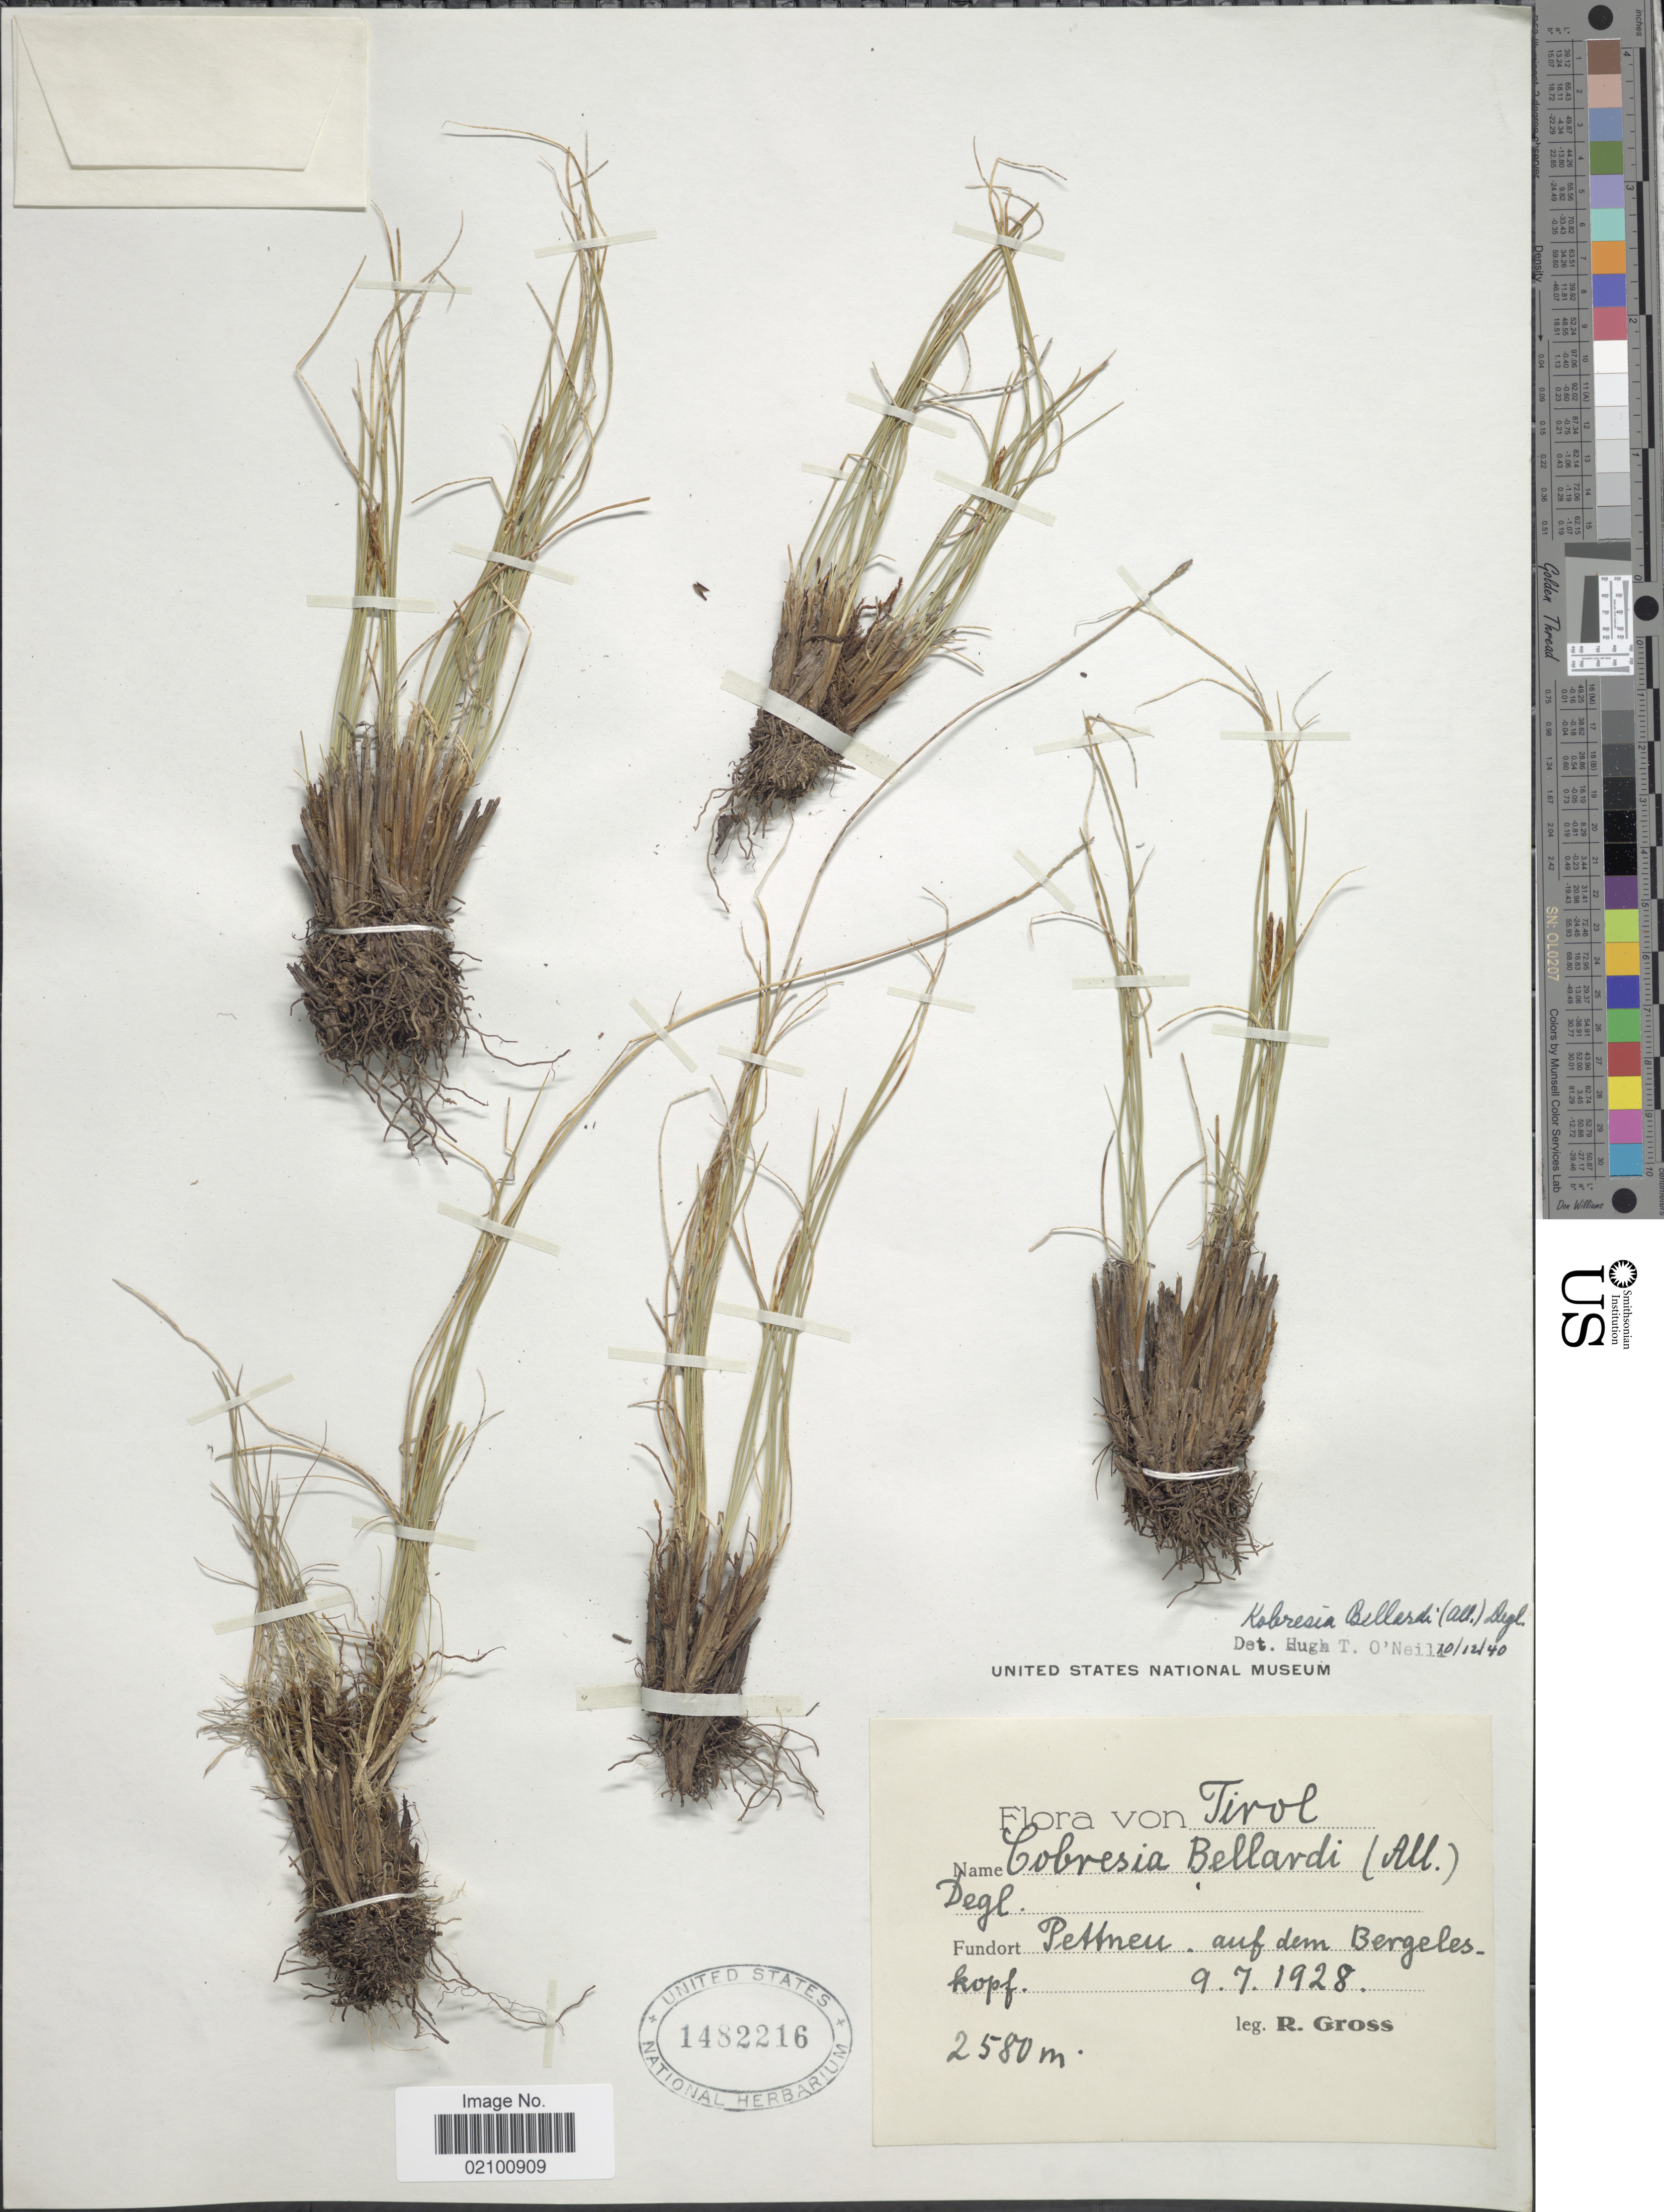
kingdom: Plantae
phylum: Tracheophyta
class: Liliopsida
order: Poales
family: Cyperaceae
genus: Carex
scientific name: Carex myosuroides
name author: Vill.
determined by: Strong, M. T., (US), Smithsonian Institution - National Museum of Natural History (UNITED STATES)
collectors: R. Gross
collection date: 1928-07-09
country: Austria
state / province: Tirol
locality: Pettneu auf dem Bergeles kopf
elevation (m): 2580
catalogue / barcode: US 1482216